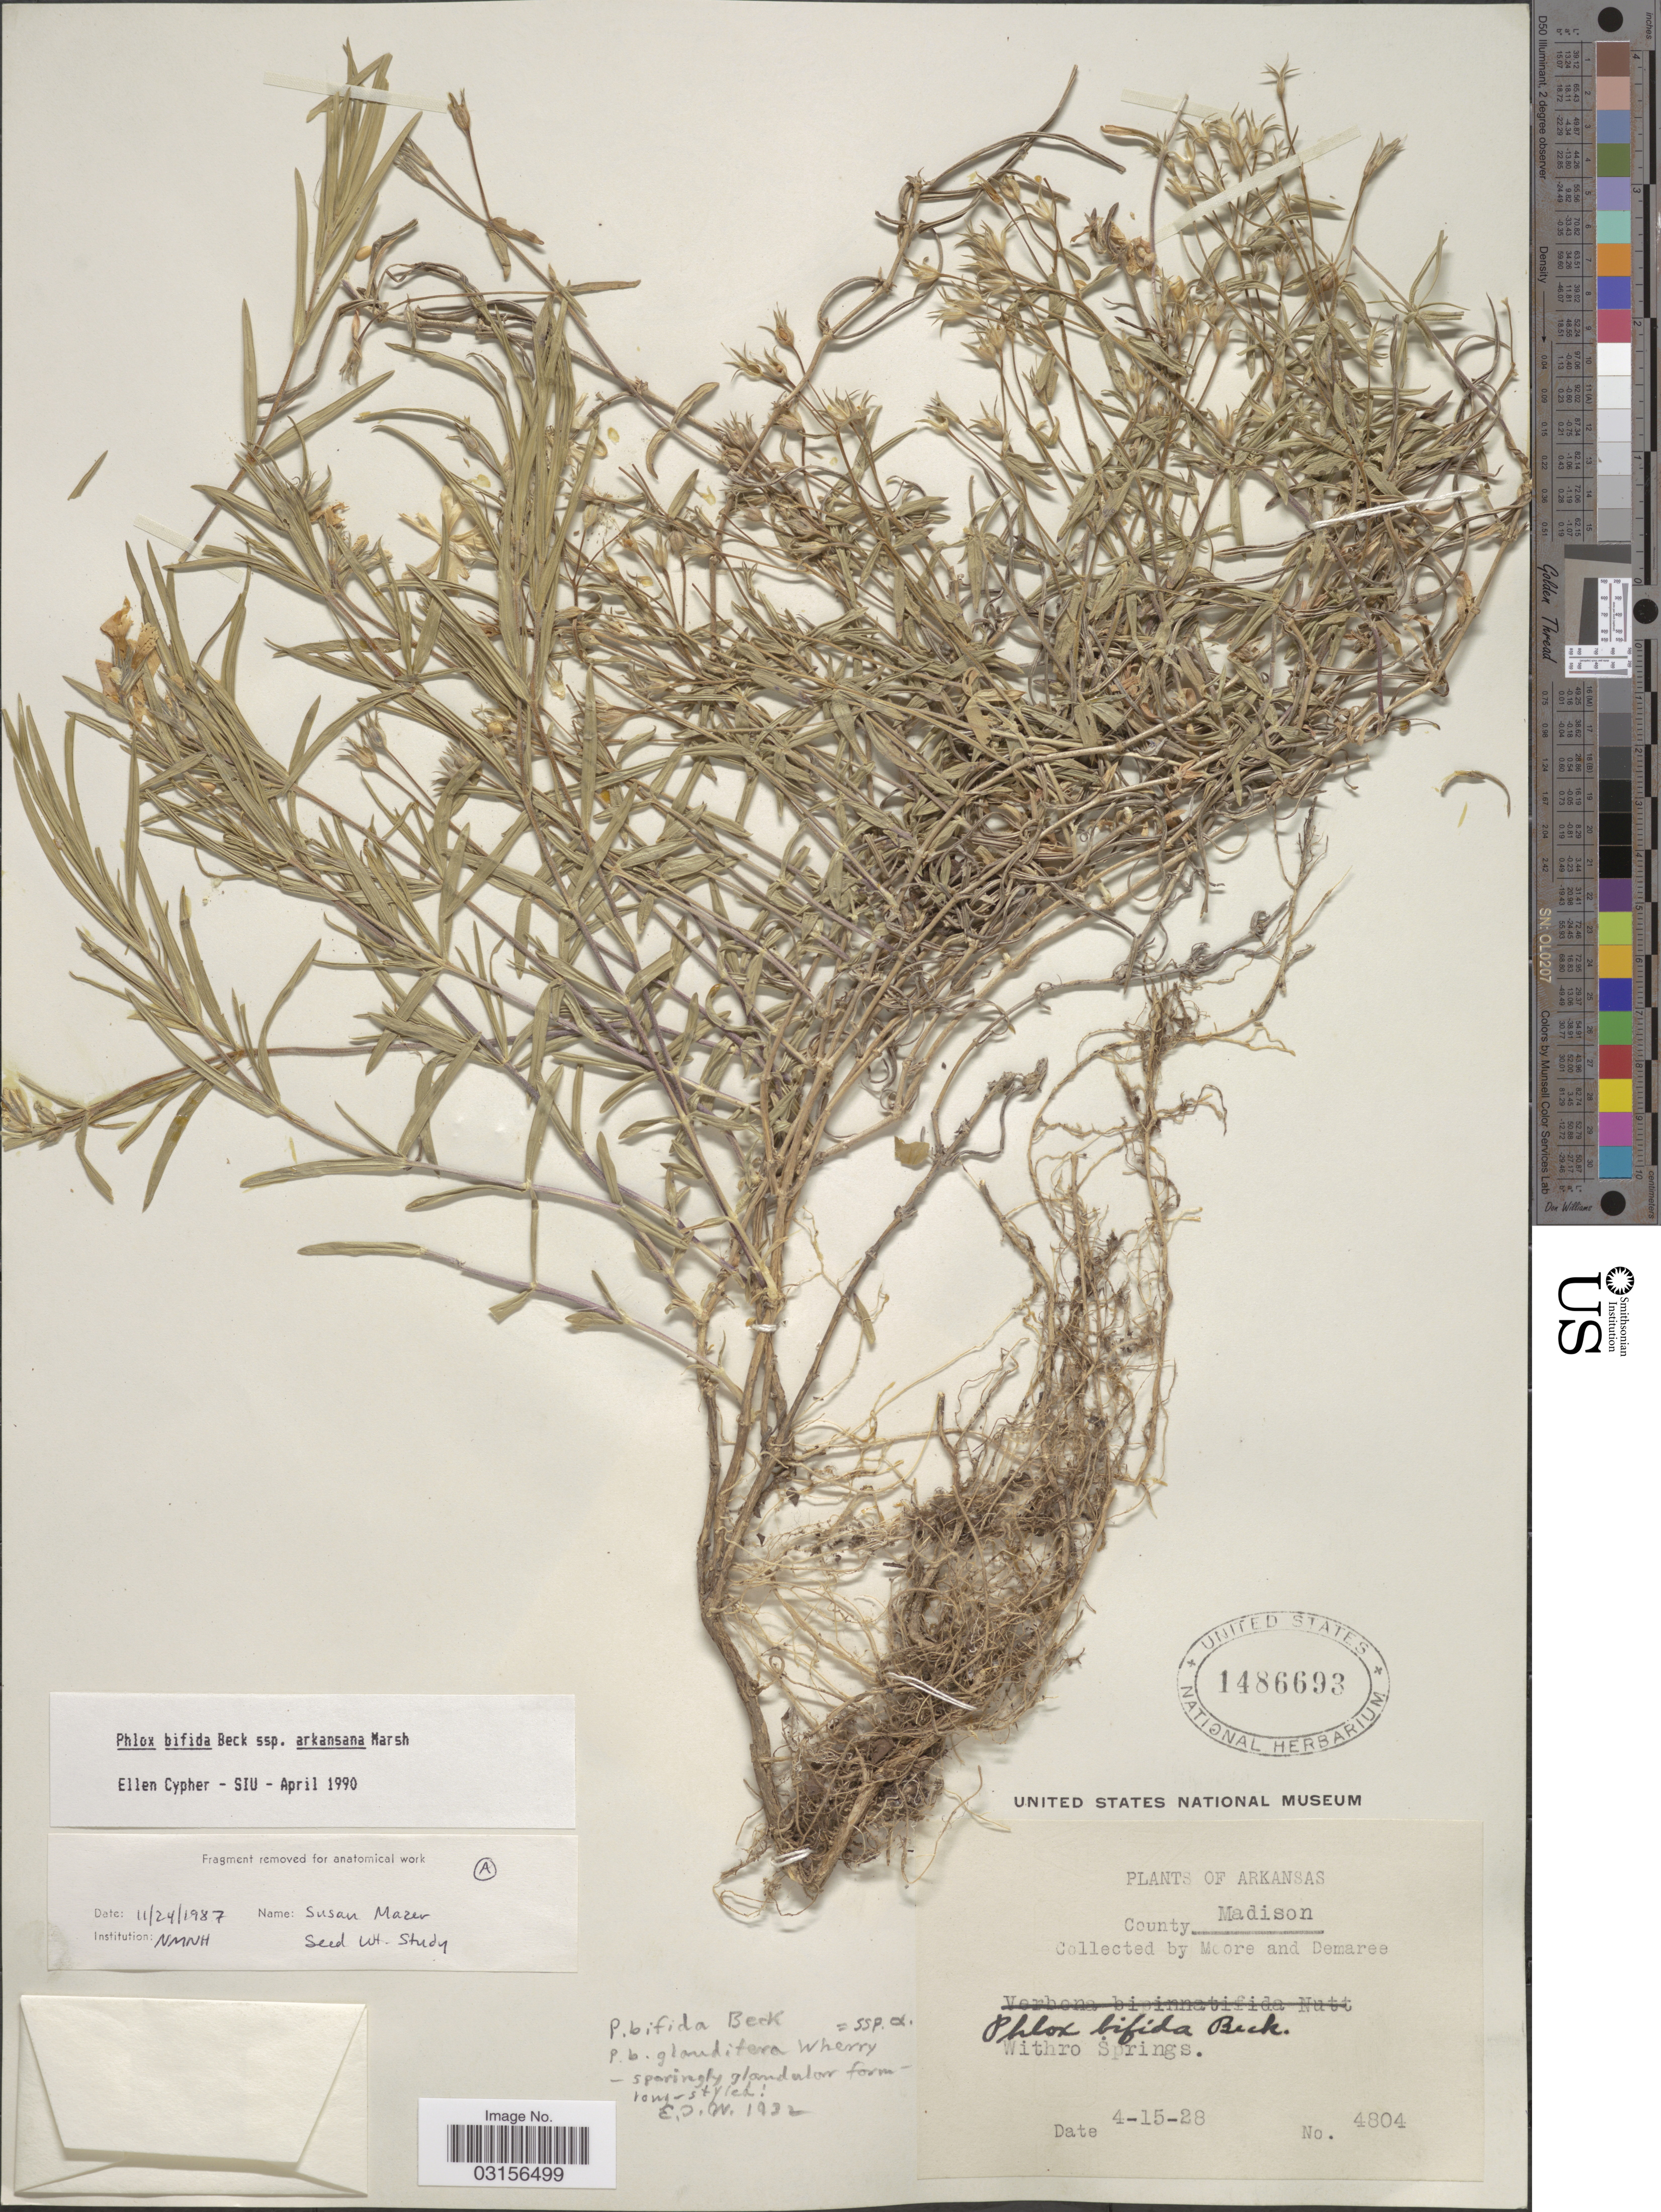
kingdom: Plantae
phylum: Tracheophyta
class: Magnoliopsida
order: Ericales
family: Polemoniaceae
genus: Phlox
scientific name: Phlox bifida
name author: L.C. Beck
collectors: -. Moore & -. Demaree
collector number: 4804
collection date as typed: Transcribed d/m/y: 15/4/28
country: United States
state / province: Arkansas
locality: County Madison. Withro Springs.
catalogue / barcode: US 1486693